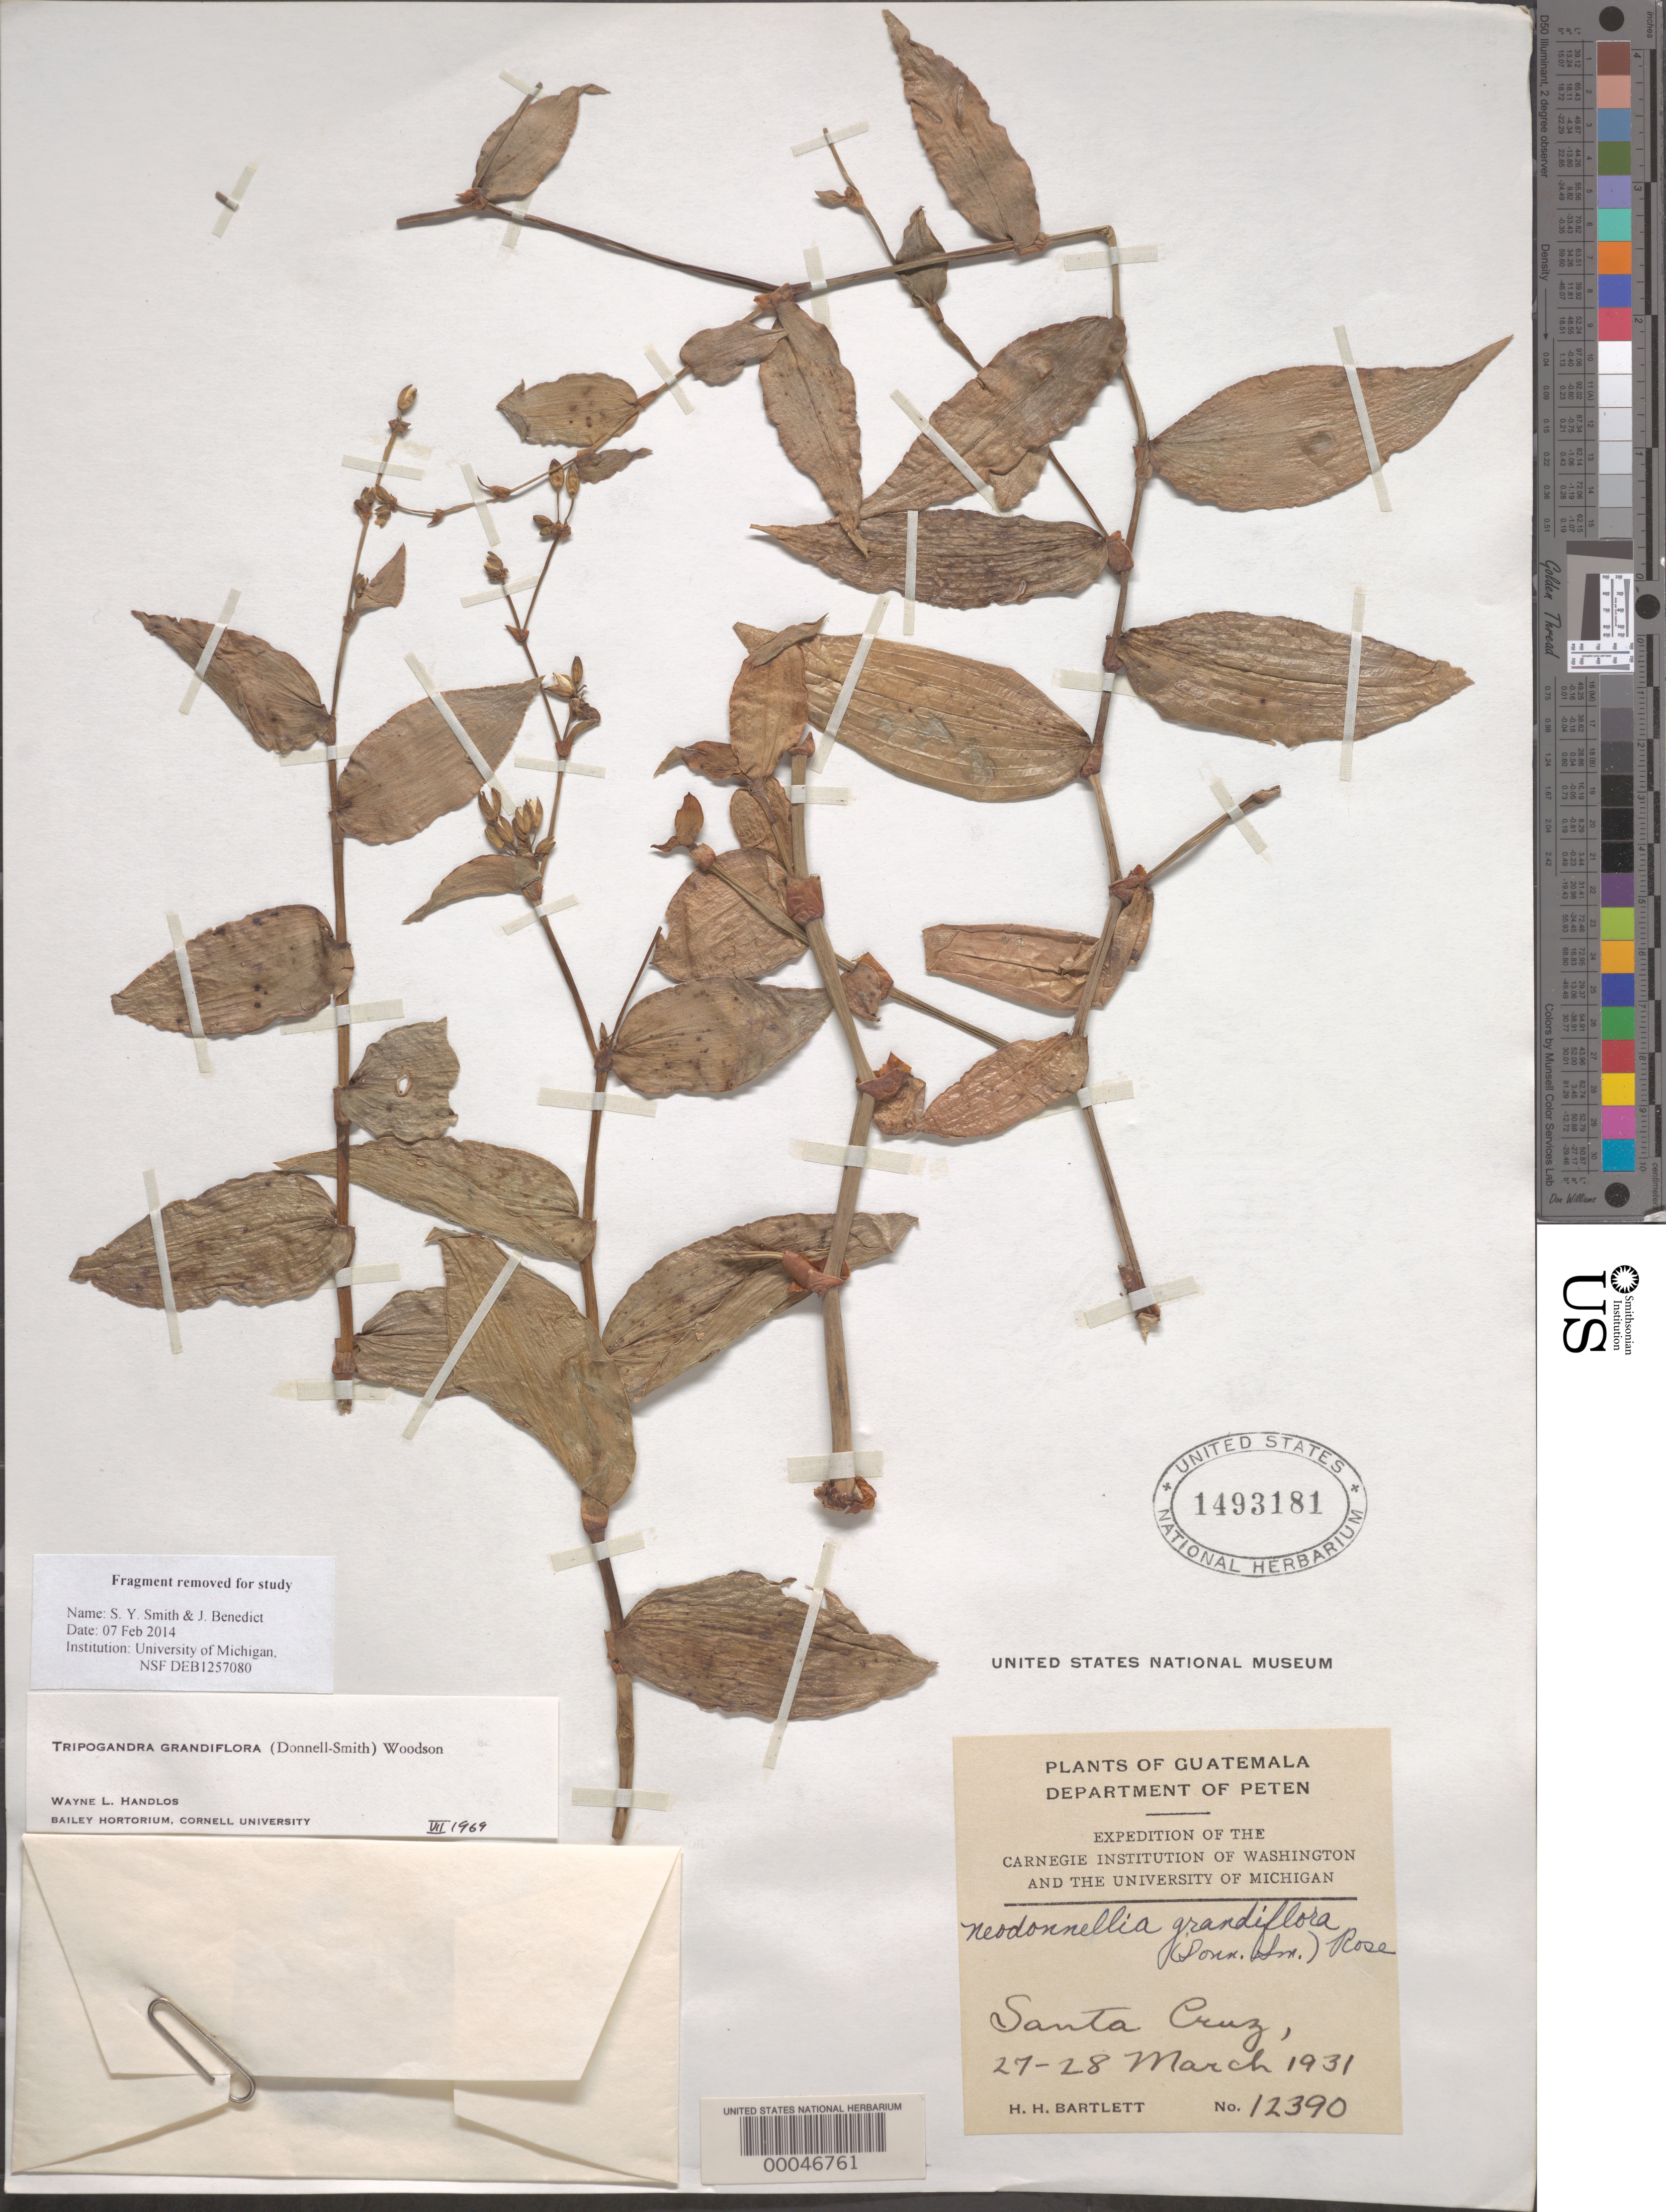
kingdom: Plantae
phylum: Tracheophyta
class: Liliopsida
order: Commelinales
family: Commelinaceae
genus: Tripogandra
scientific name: Tripogandra grandiflora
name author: (Donn. Sm.) Woodson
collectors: H. H. Bartlett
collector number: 12390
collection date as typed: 27 Mar 1931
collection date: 1931-03-27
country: Guatemala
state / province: El Petén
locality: Santa Cruz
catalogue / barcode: US 1493181